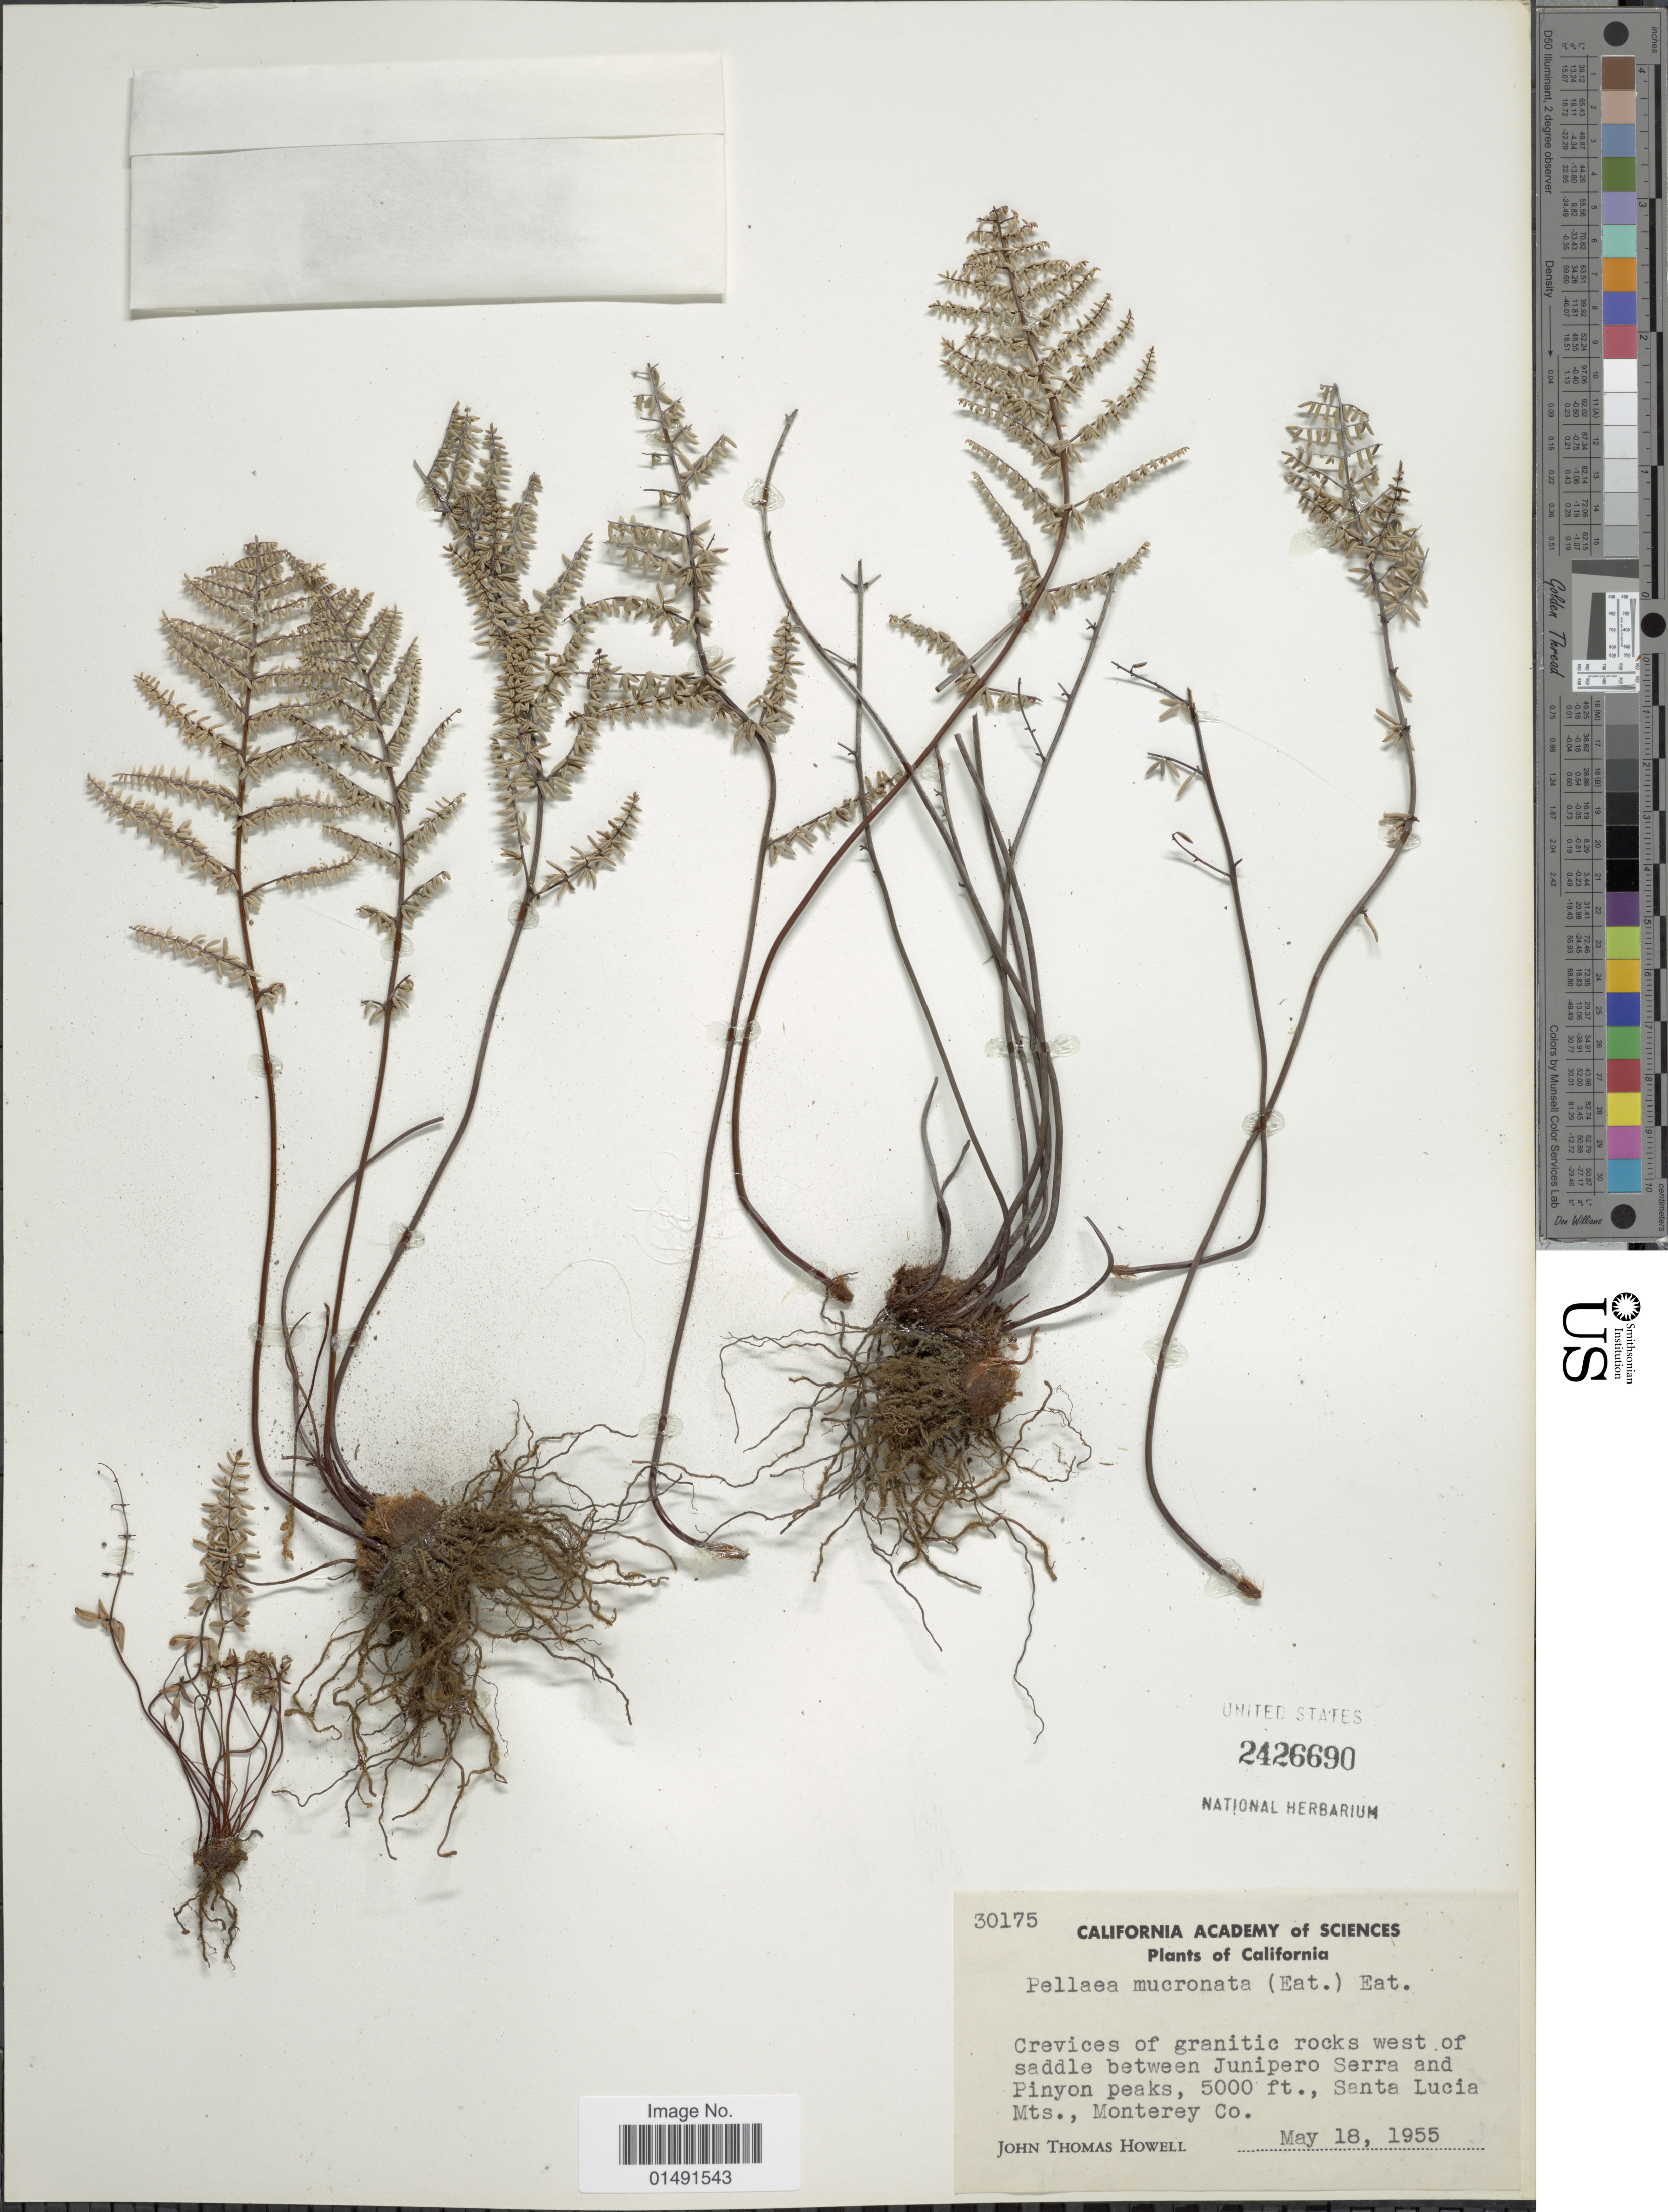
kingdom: Plantae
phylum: Tracheophyta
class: Polypodiopsida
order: Polypodiales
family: Pteridaceae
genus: Pellaea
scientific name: Pellaea mucronata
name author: (D.C. Eaton) D.C. Eaton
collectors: J. T. Howell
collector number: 30175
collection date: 1955-05-18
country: United States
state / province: California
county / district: Monterey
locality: Crevices of granitic rocks west of saddle between Junipero Serra and Pinyon peaks, Santa Lucia Mts., Monterey Co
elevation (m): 1524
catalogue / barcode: US 2426690